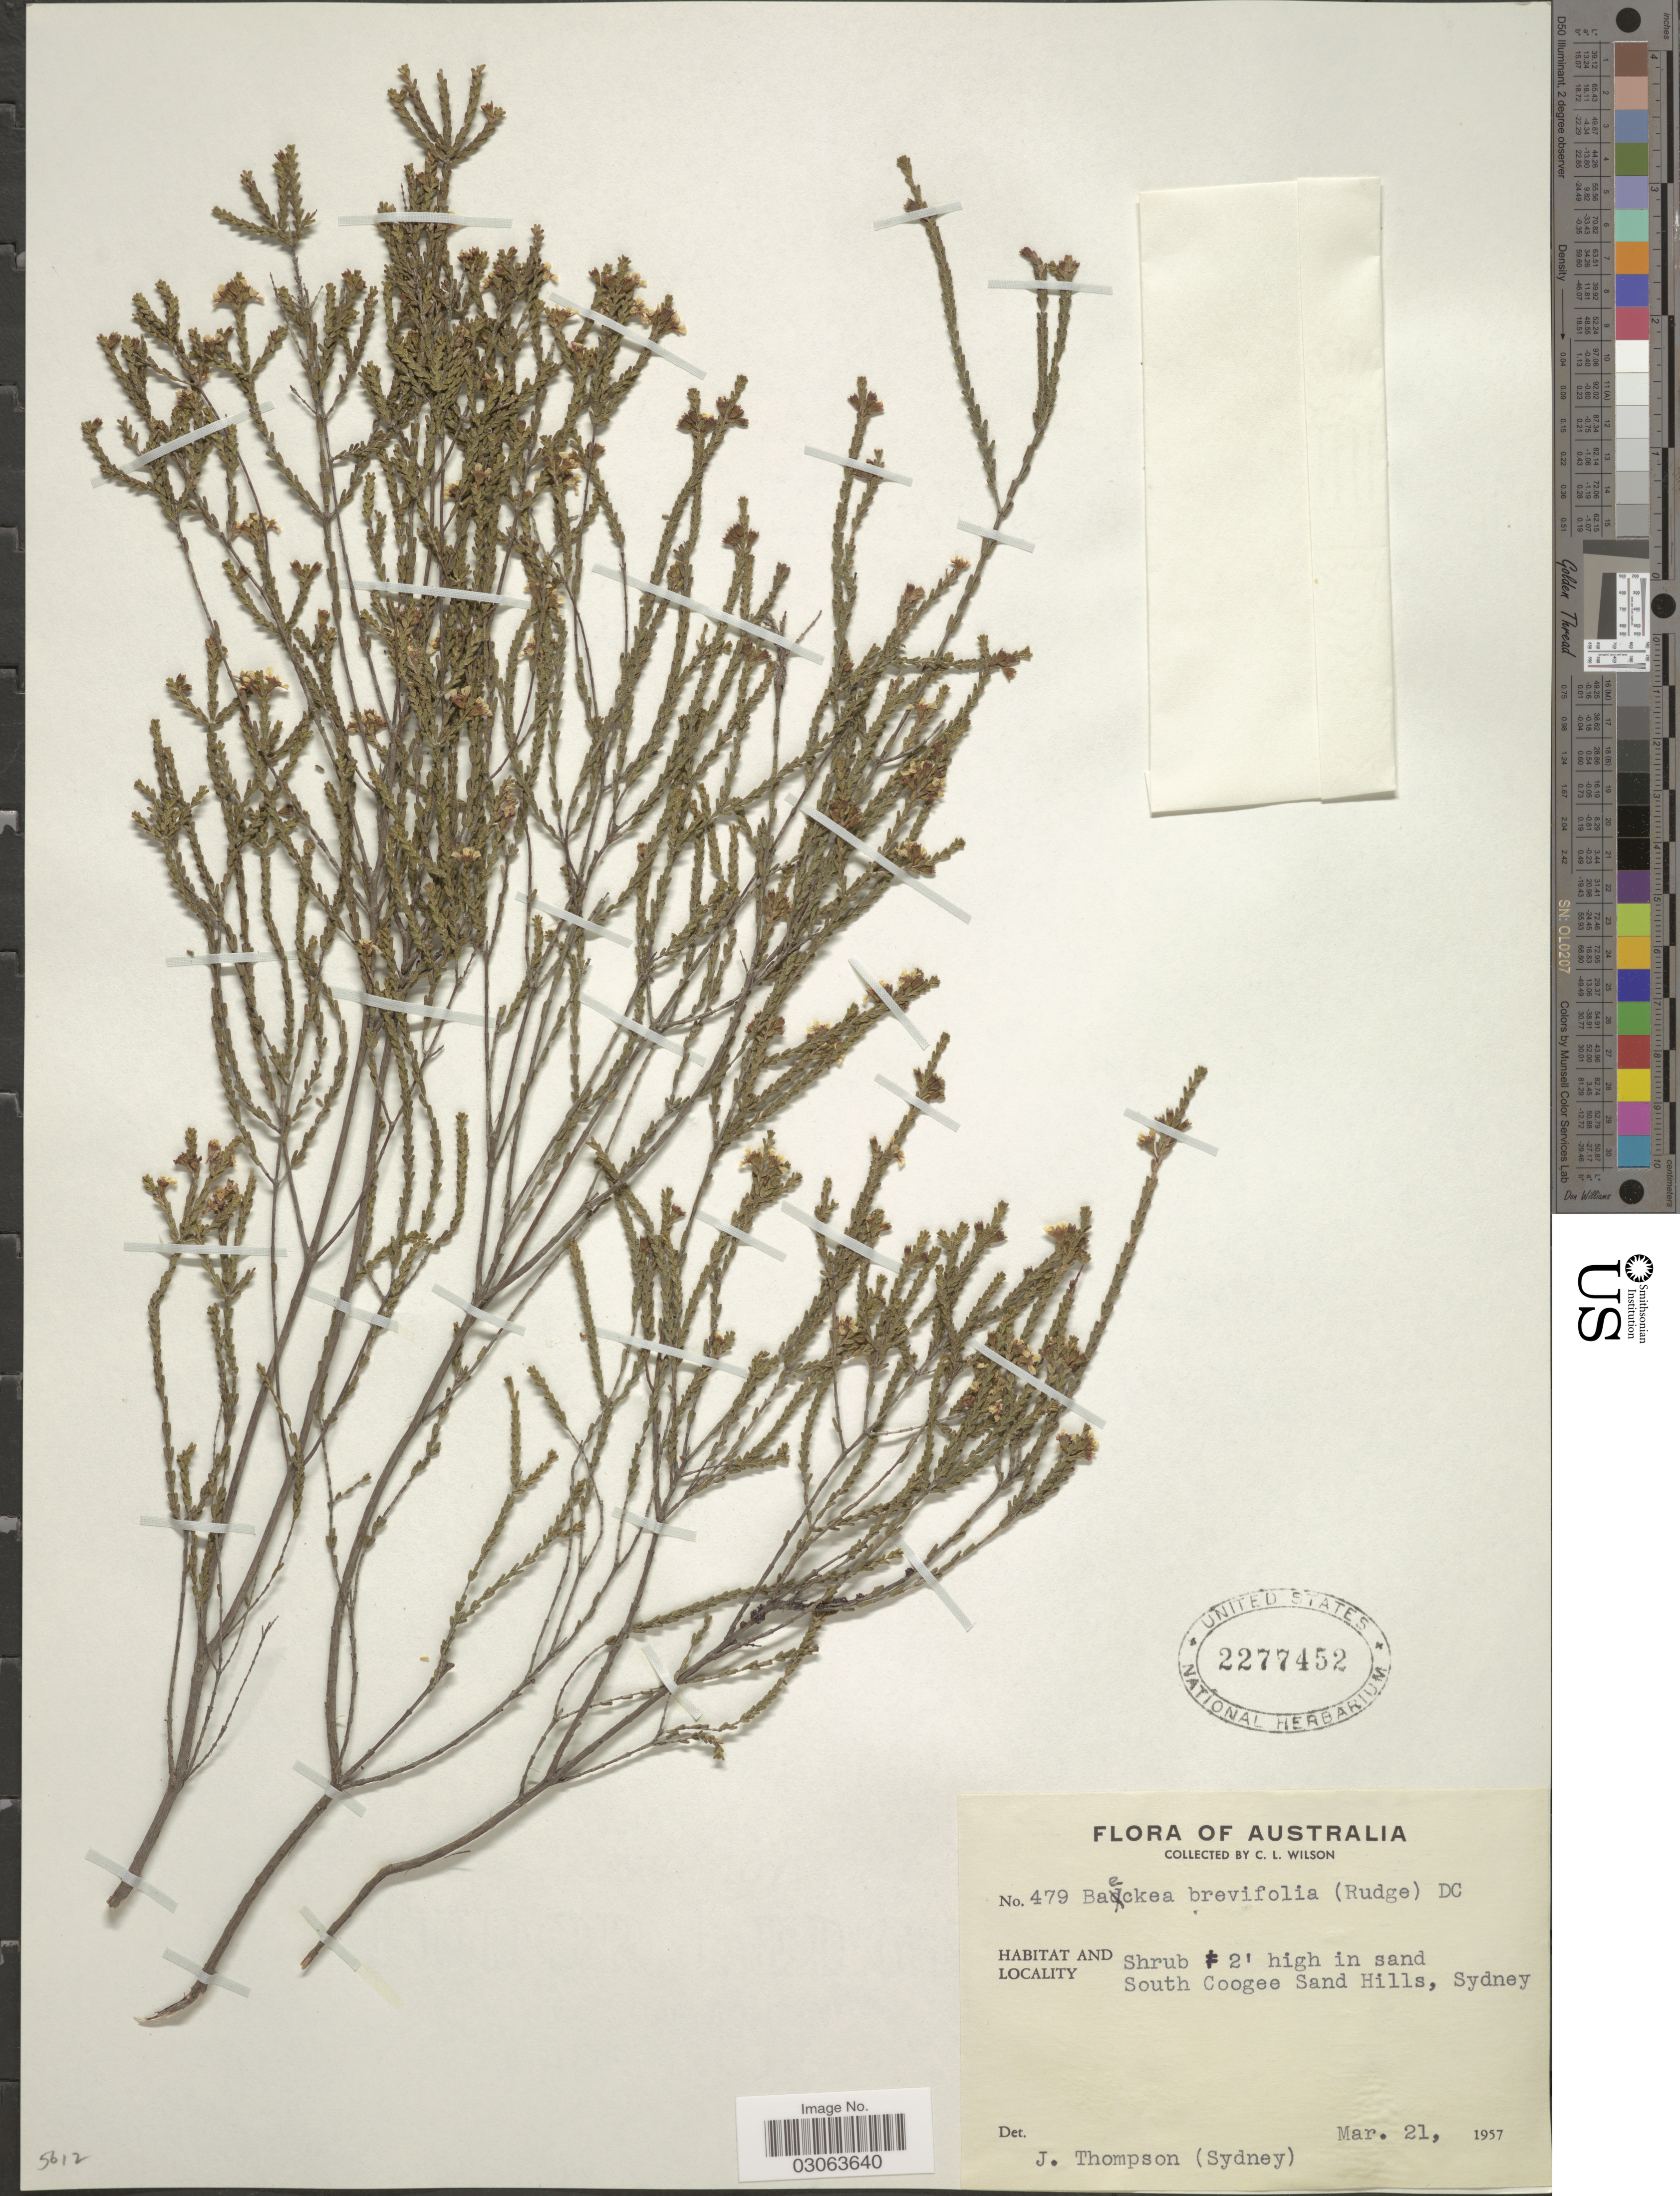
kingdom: Plantae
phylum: Tracheophyta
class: Magnoliopsida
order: Myrtales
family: Myrtaceae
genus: Baeckea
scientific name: Baeckea brevifolia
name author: (Rudge) DC.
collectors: C. L. Wilson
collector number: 479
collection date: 1957-03-21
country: Australia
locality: South Coogee Sand Hills, Sydney.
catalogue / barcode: US 2277452